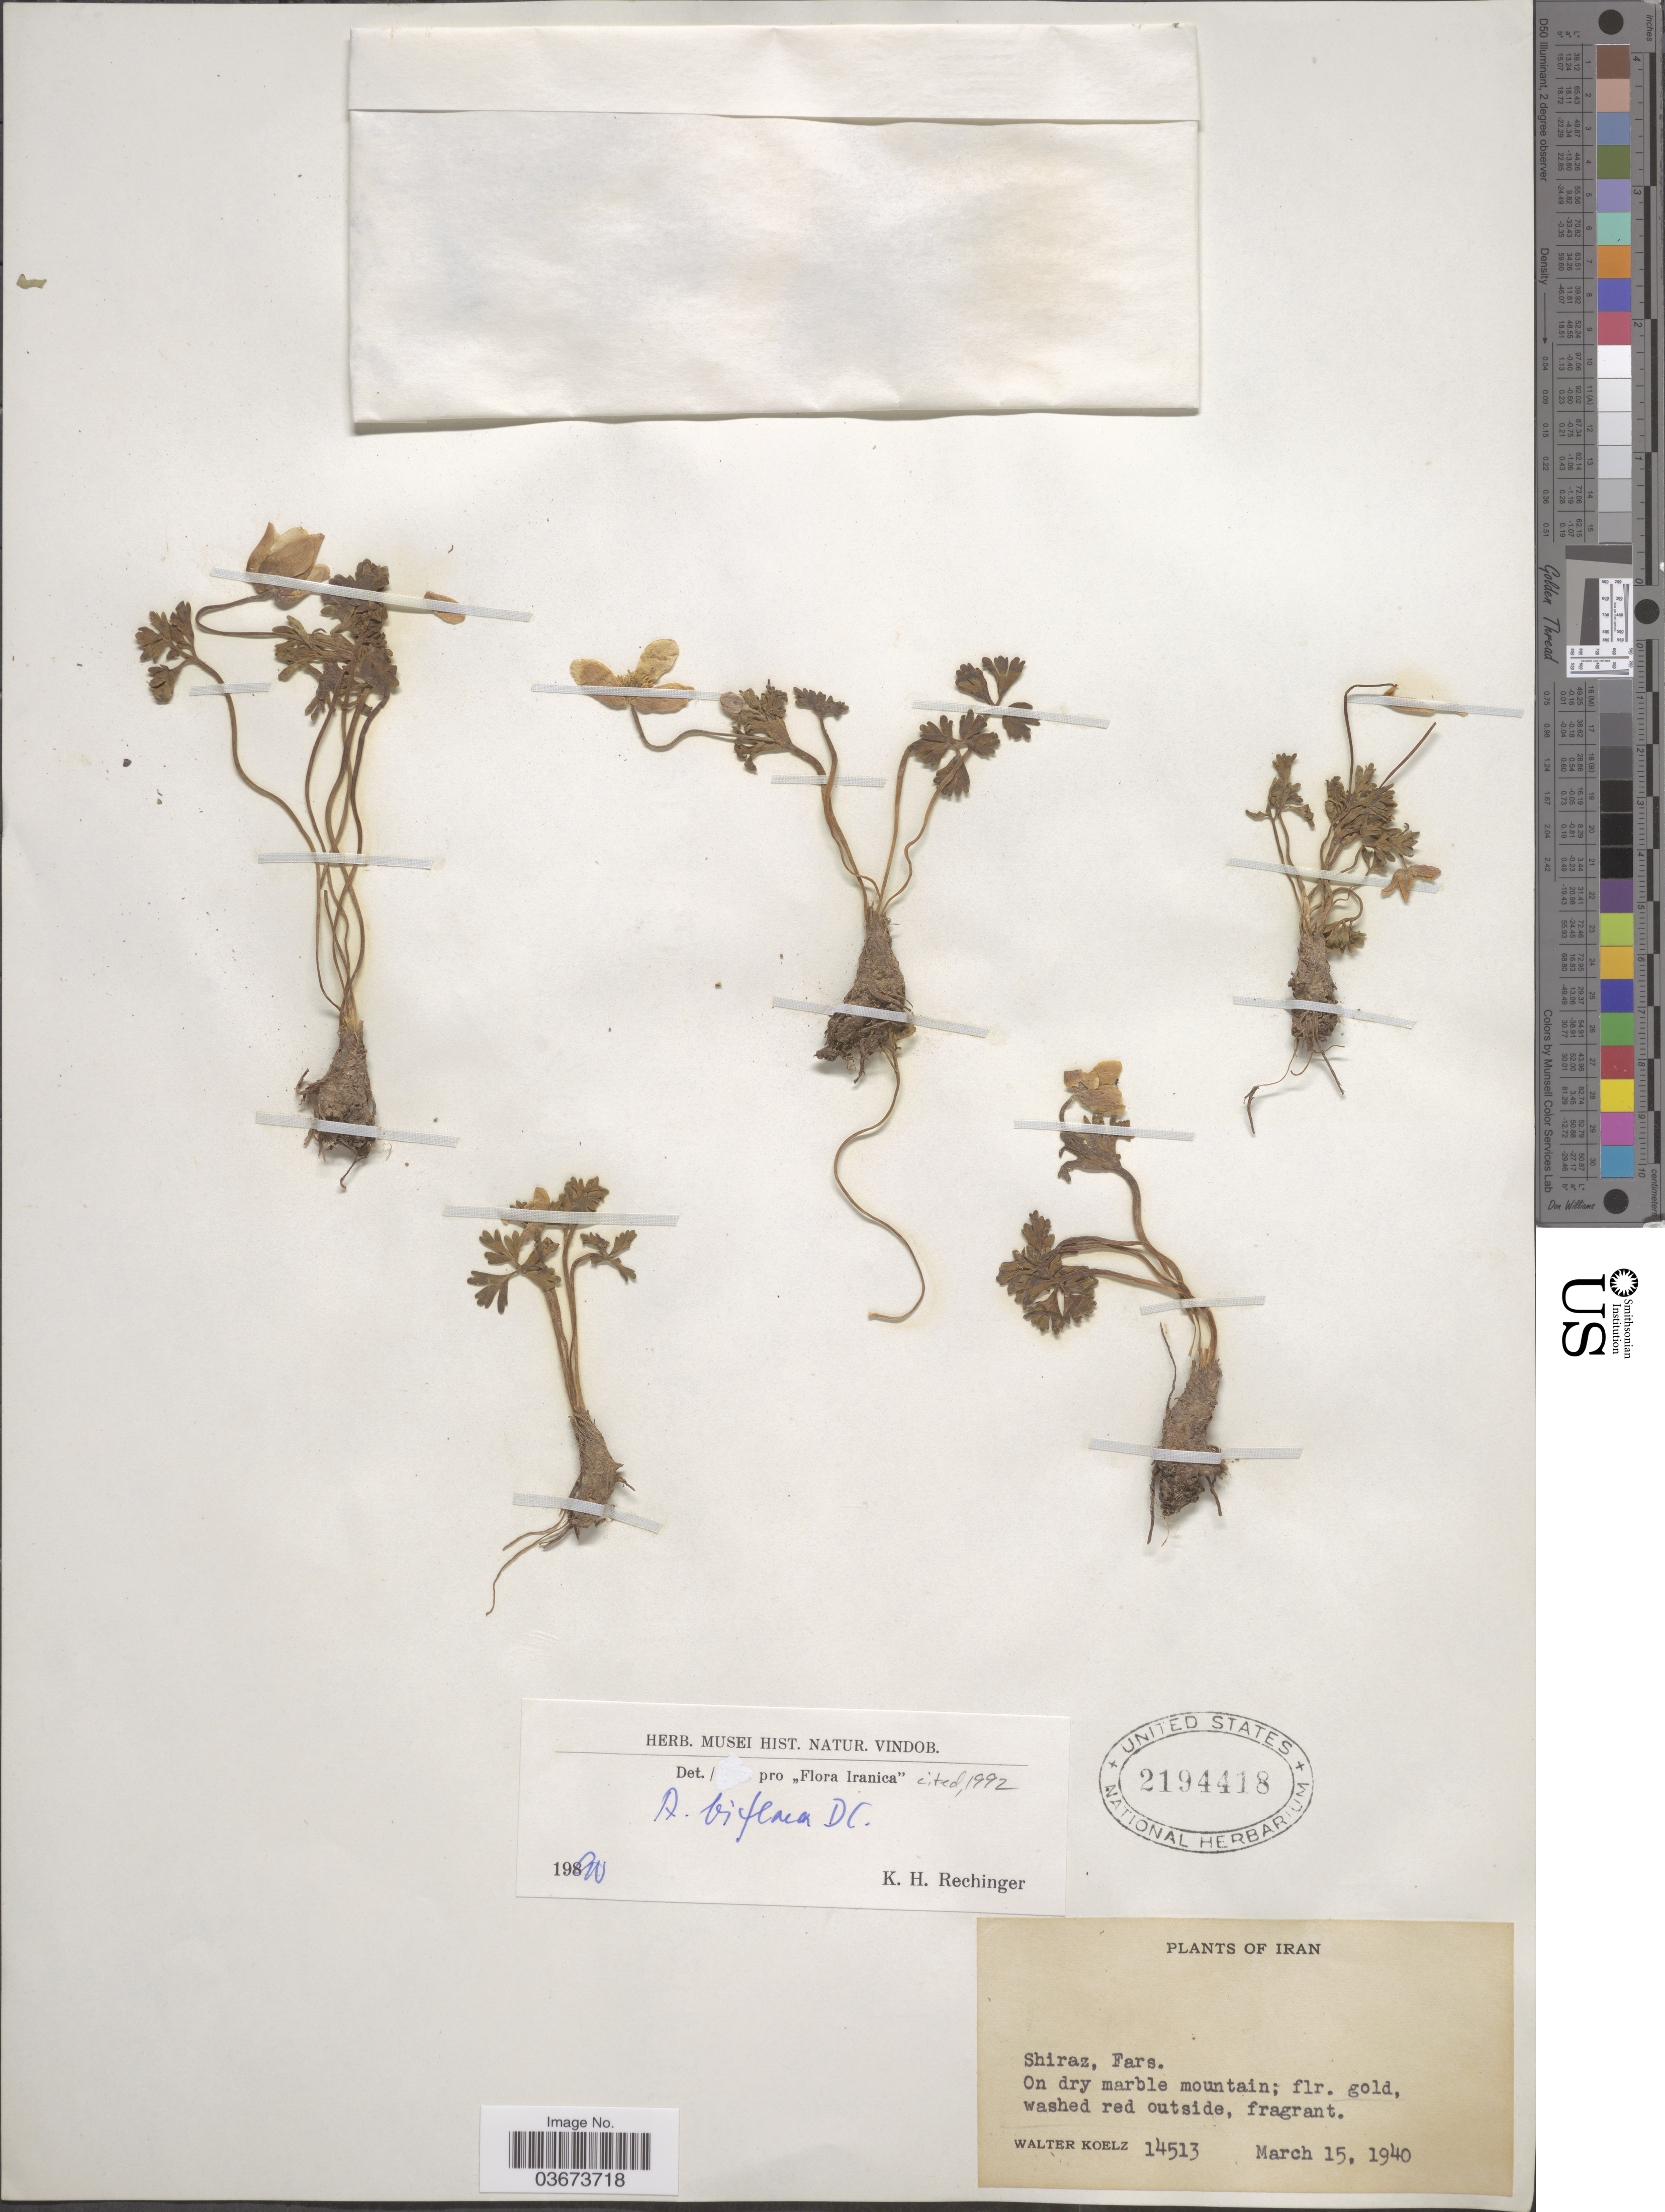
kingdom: Plantae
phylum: Tracheophyta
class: Magnoliopsida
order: Ranunculales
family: Ranunculaceae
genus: Anemone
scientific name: Anemone biflora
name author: DC.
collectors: W. N. Koelz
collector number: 14513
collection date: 1940-03-15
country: Iran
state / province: Fars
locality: Shiraz.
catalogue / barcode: US 2194418